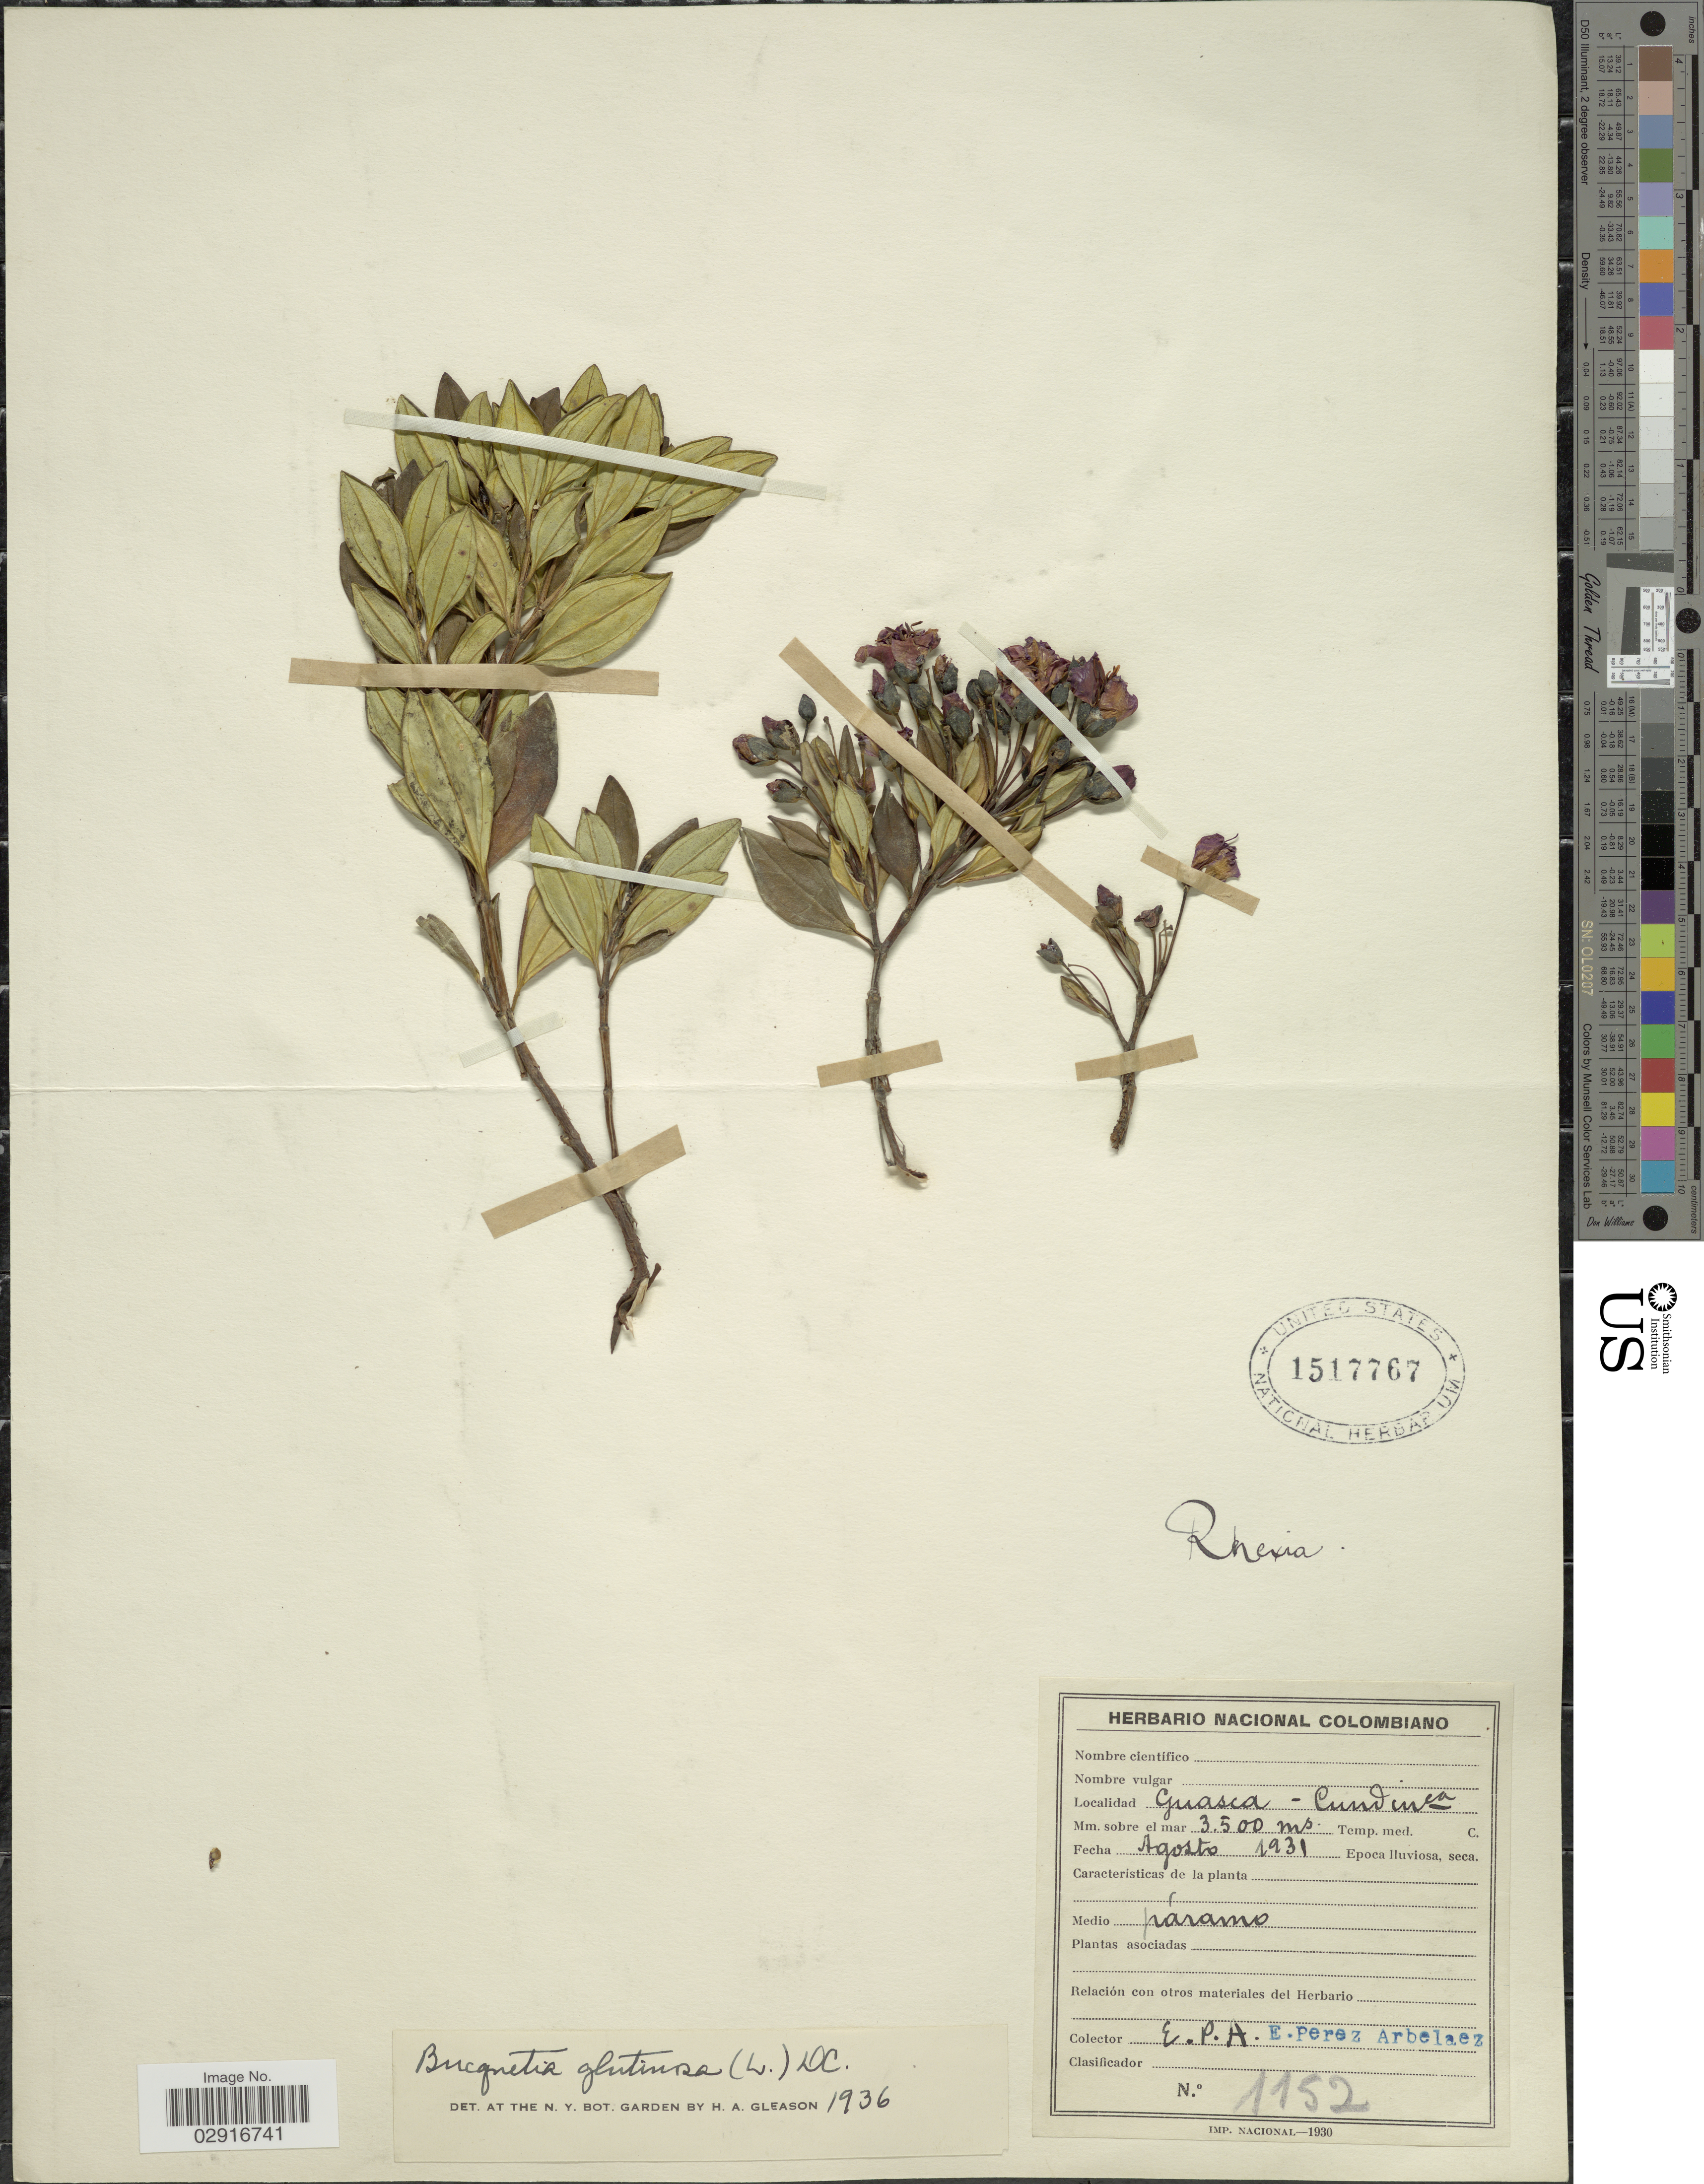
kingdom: Plantae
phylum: Tracheophyta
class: Magnoliopsida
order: Myrtales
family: Melastomataceae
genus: Bucquetia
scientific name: Bucquetia glutinosa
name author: DC.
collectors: E. Pérez Arbeláez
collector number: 1152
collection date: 1931-08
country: Colombia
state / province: Cundinamarca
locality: Guasca-Cundinca.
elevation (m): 3500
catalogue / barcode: US 1517767